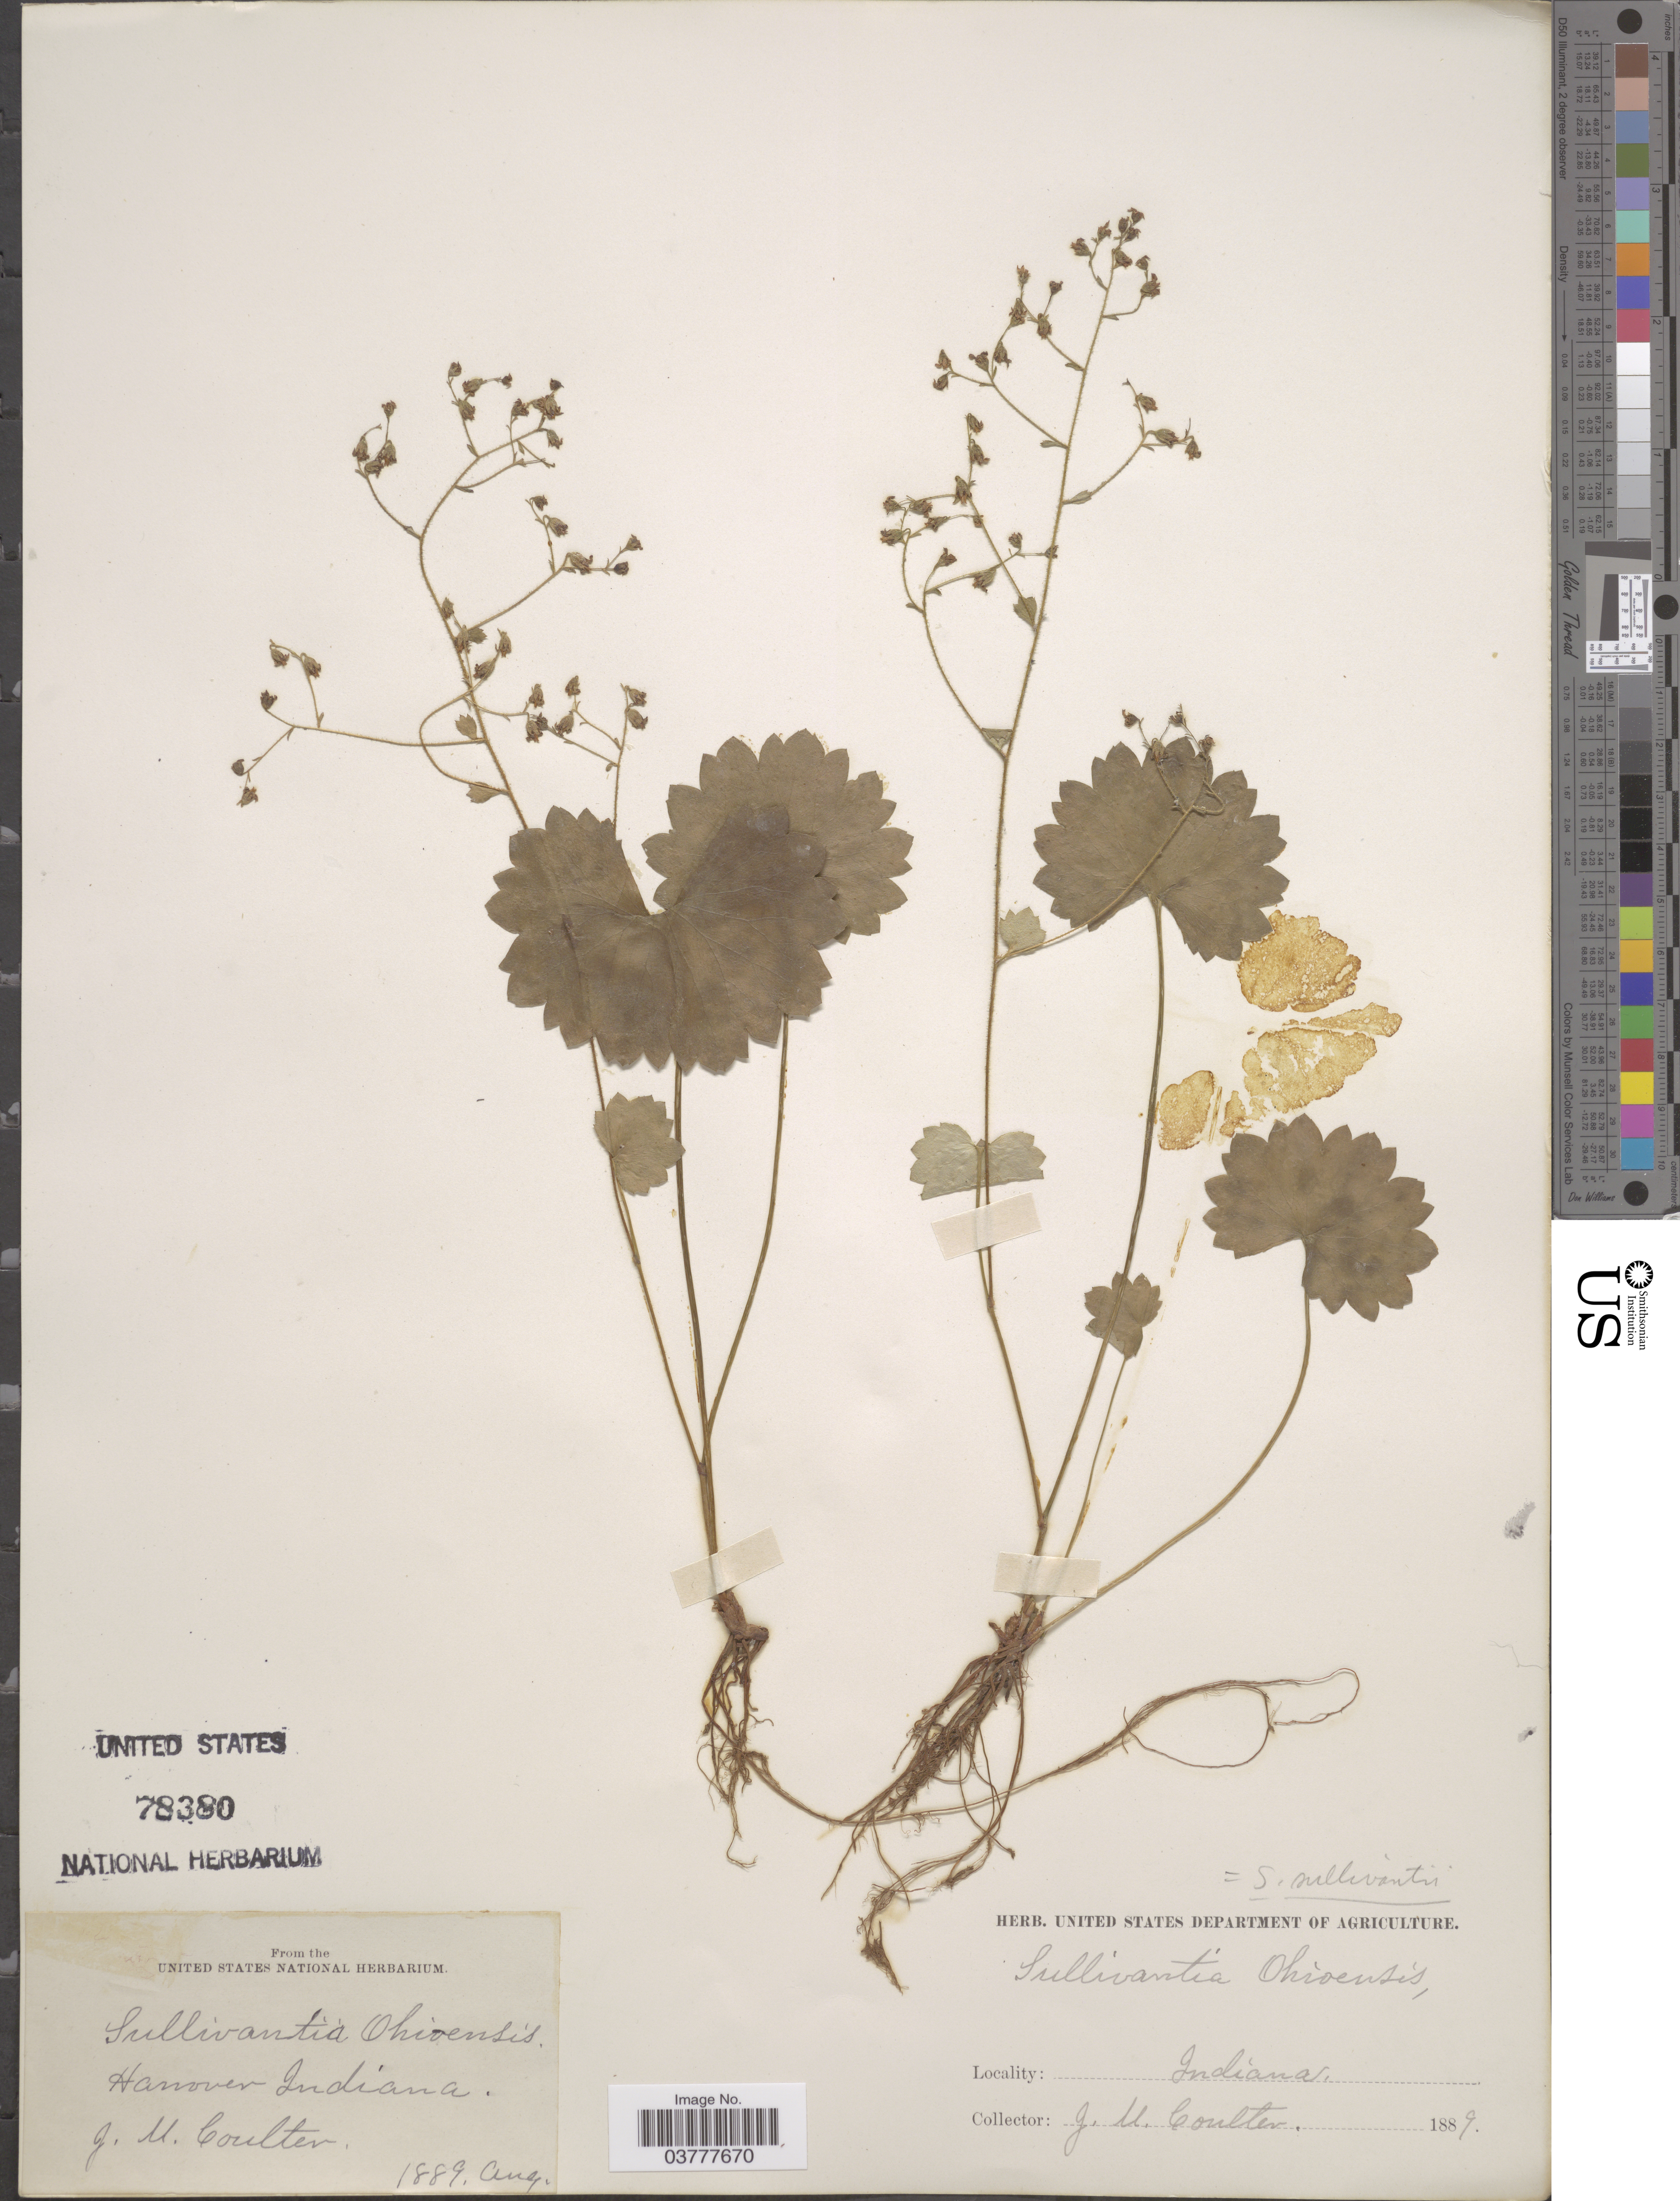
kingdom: Plantae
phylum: Tracheophyta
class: Magnoliopsida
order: Saxifragales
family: Saxifragaceae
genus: Sullivantia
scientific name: Sullivantia sullivantii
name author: (Torr. & A. Gray) Britton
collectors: J. M. Coulter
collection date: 1889-08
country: United States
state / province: Indiana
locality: Hanover.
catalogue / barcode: US 78380